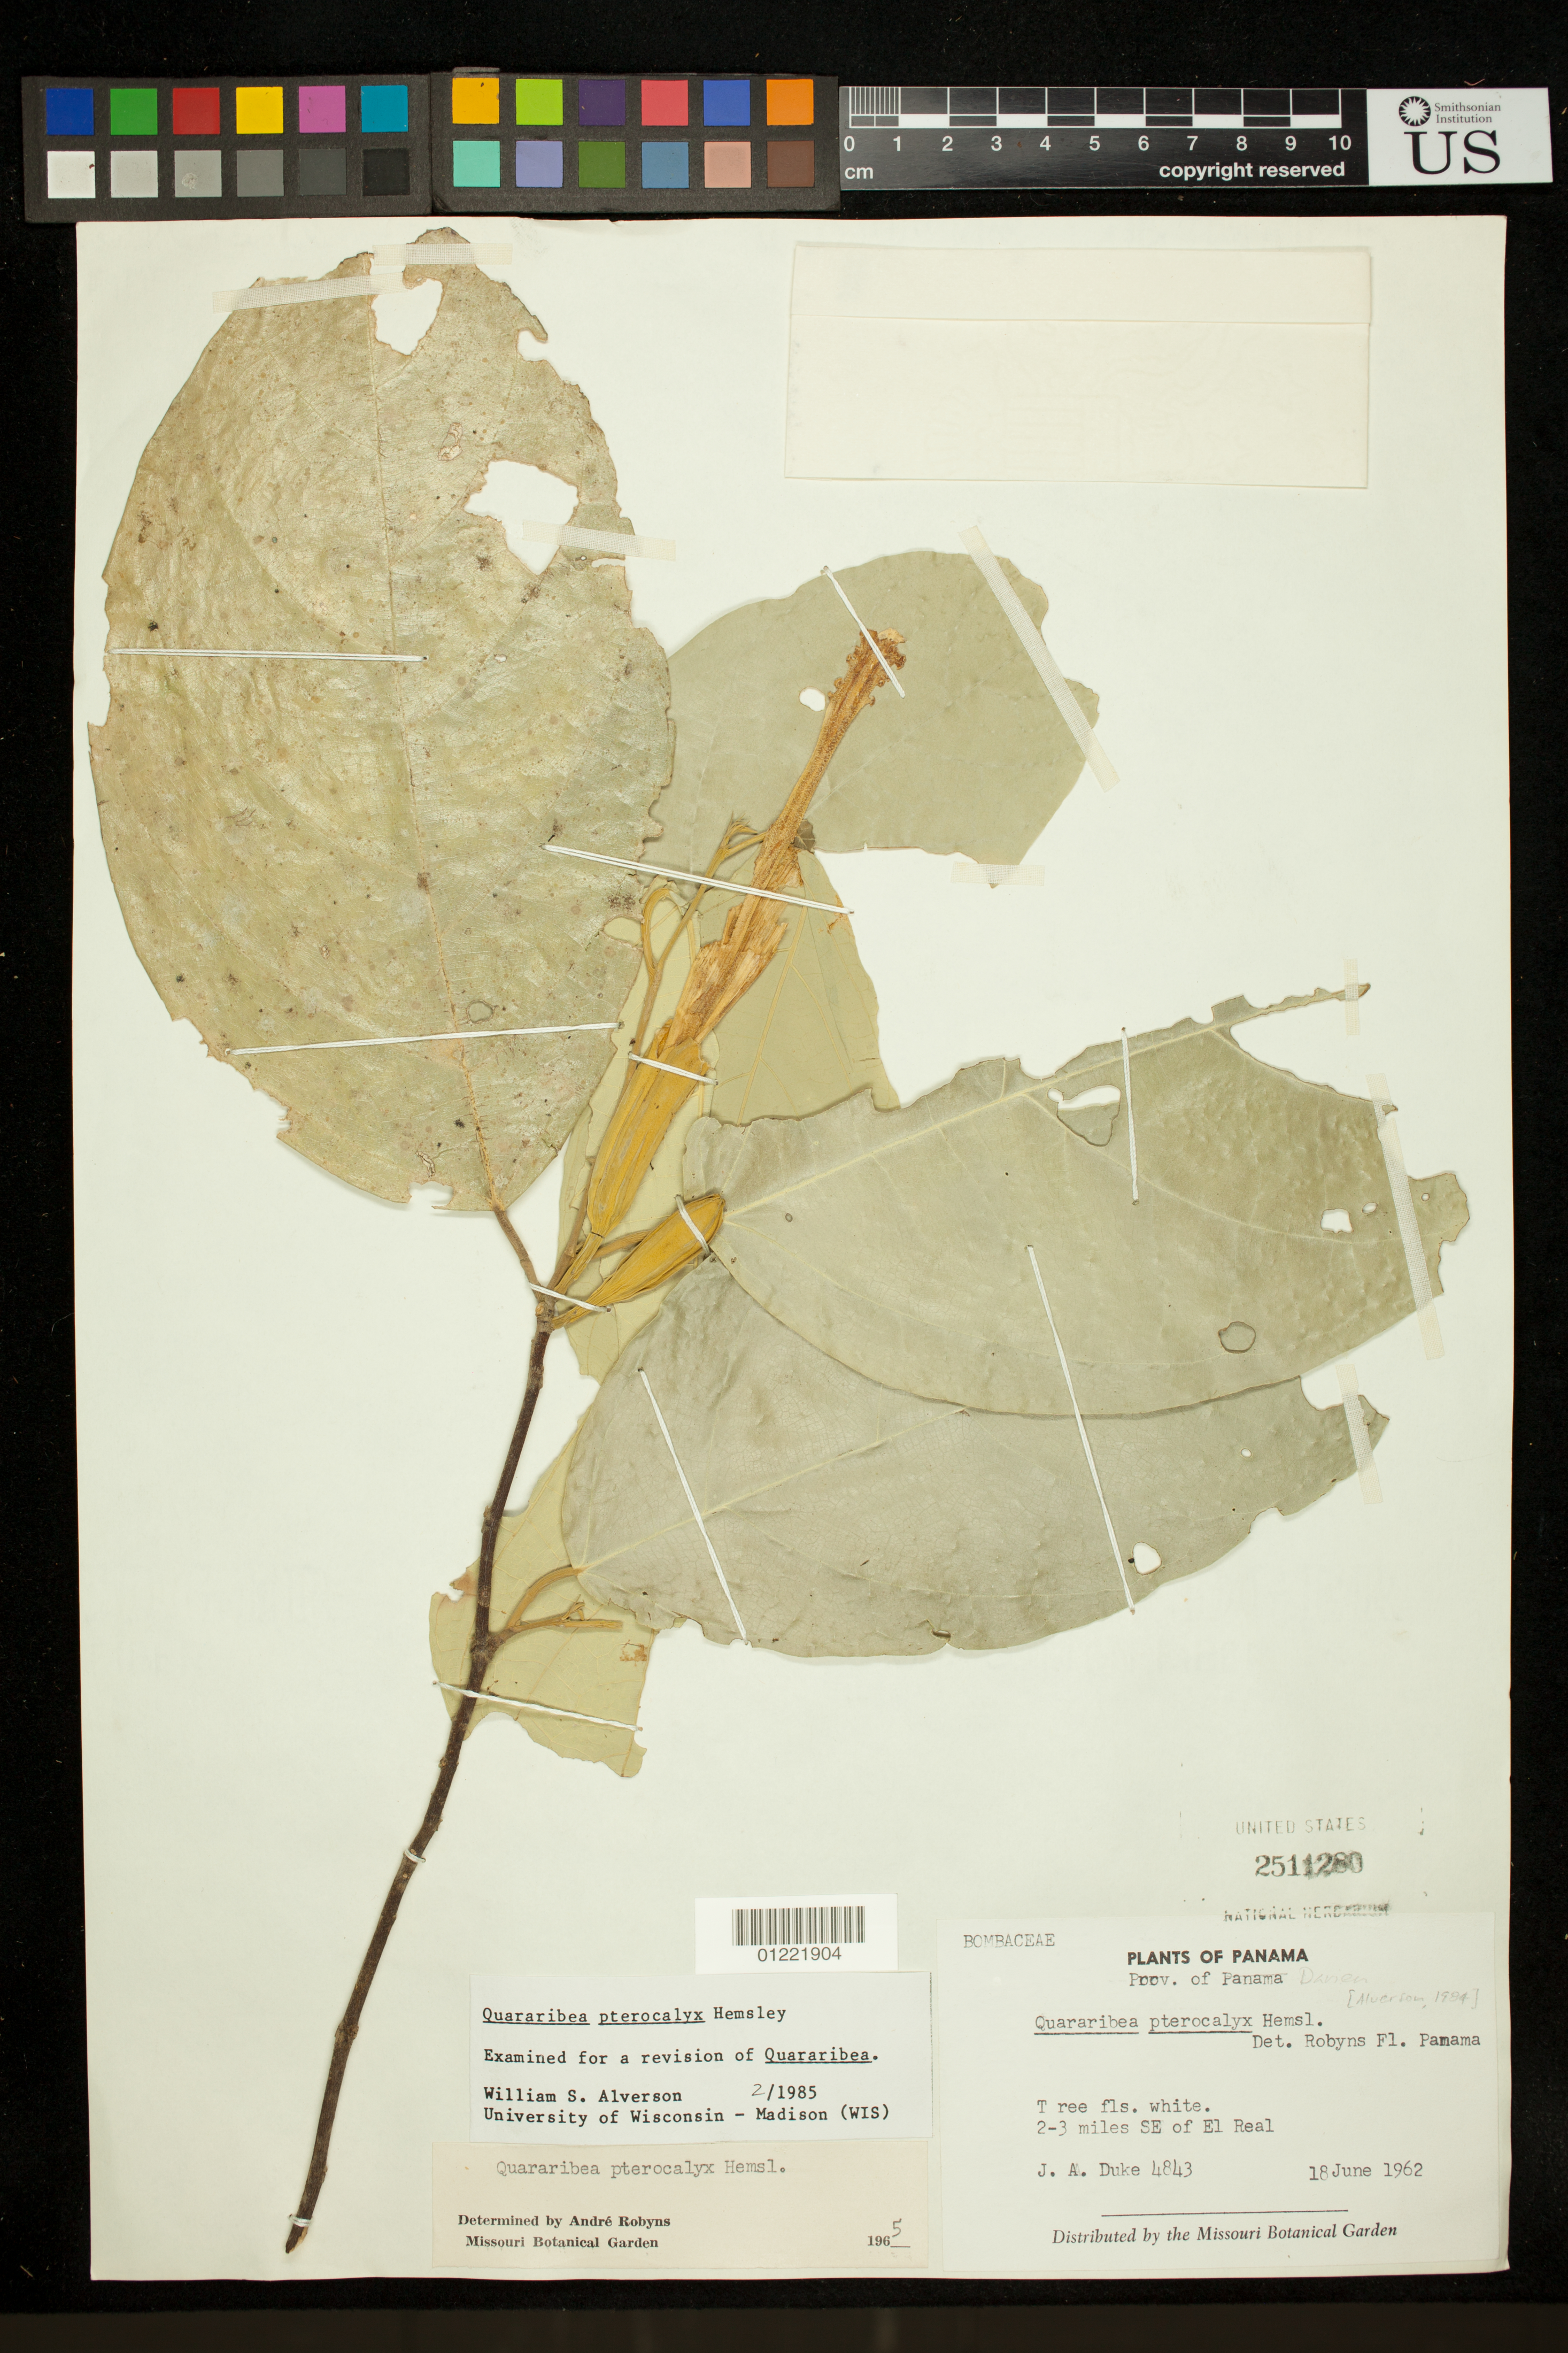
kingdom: Plantae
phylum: Tracheophyta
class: Magnoliopsida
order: Malvales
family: Malvaceae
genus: Quararibea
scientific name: Quararibea pterocalyx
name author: Hemsl.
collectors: J. A. Duke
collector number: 4843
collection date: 1962-06-18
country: Panama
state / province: Darién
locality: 2-3 miles SE of El Real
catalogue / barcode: US 2511280